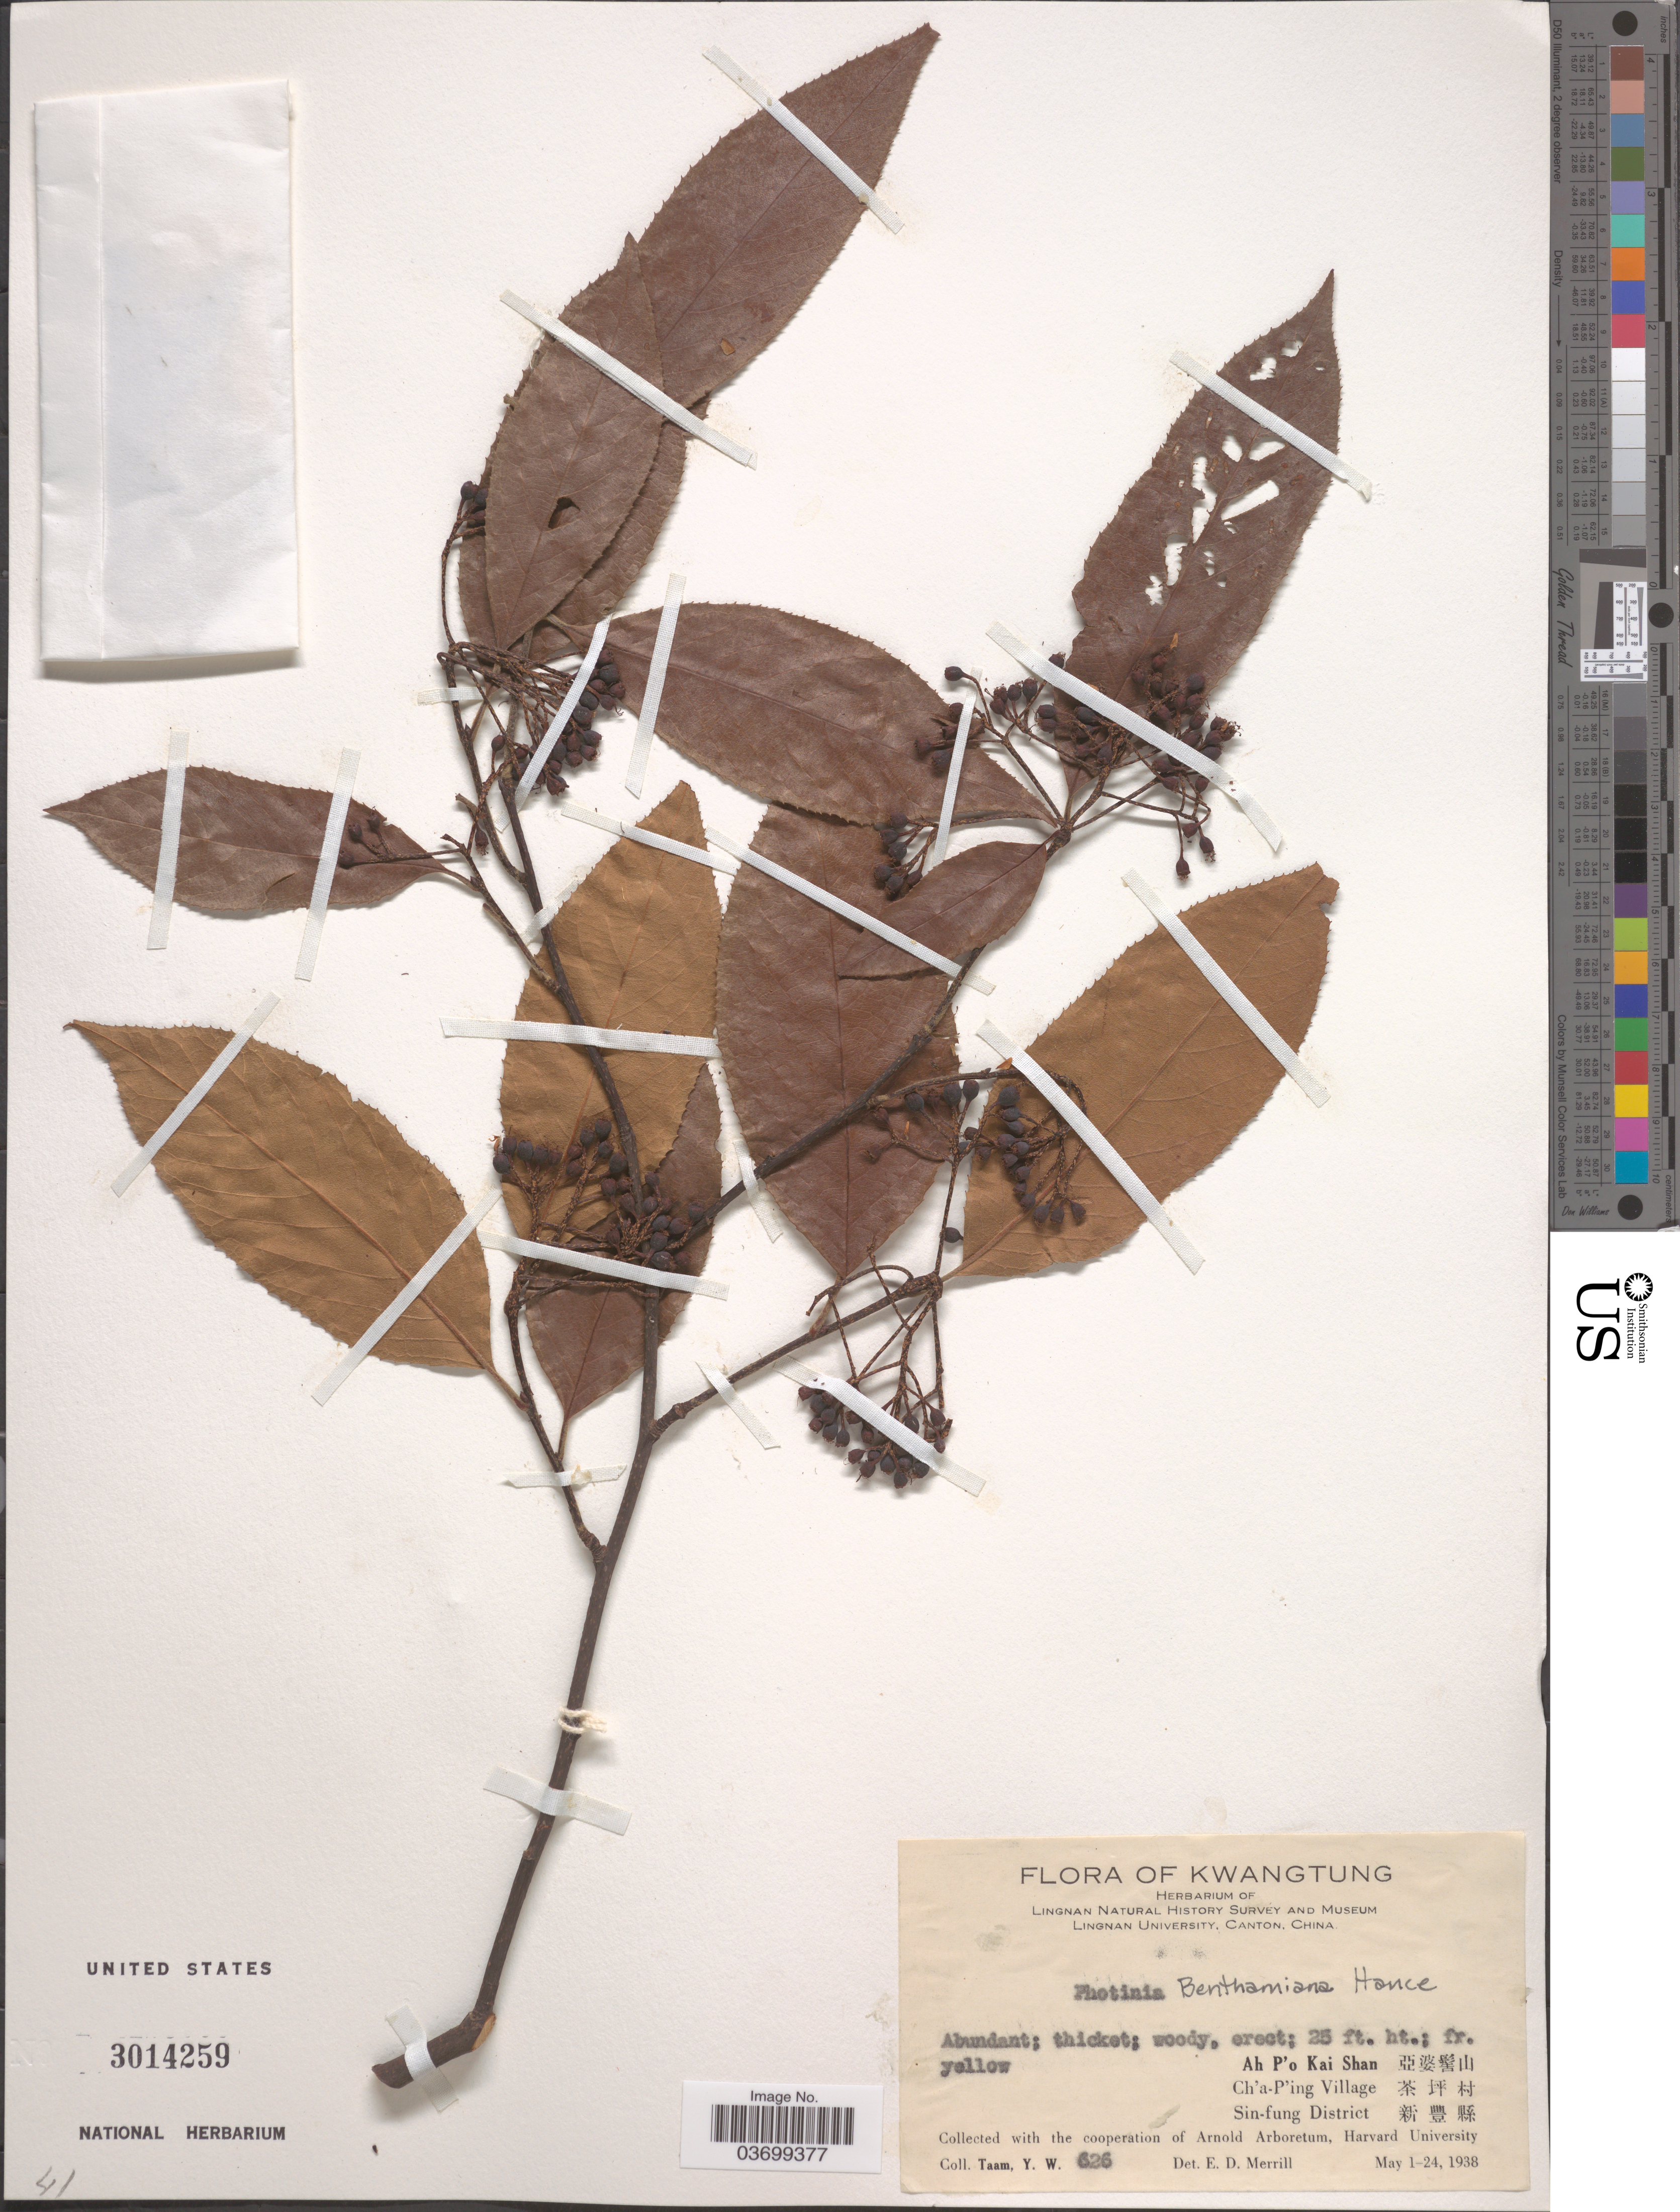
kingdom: Plantae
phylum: Tracheophyta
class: Magnoliopsida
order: Rosales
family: Rosaceae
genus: Photinia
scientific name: Photinia benthamiana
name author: Hance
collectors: Y. W. Taam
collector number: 326*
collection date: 1938-05-01/1938-05-24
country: China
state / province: Guangdong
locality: Kwangtung. Ah P'o Kai Shan X. Ch'a-P'ing Village X. Sin-fueng District X.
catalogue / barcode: US 3014259